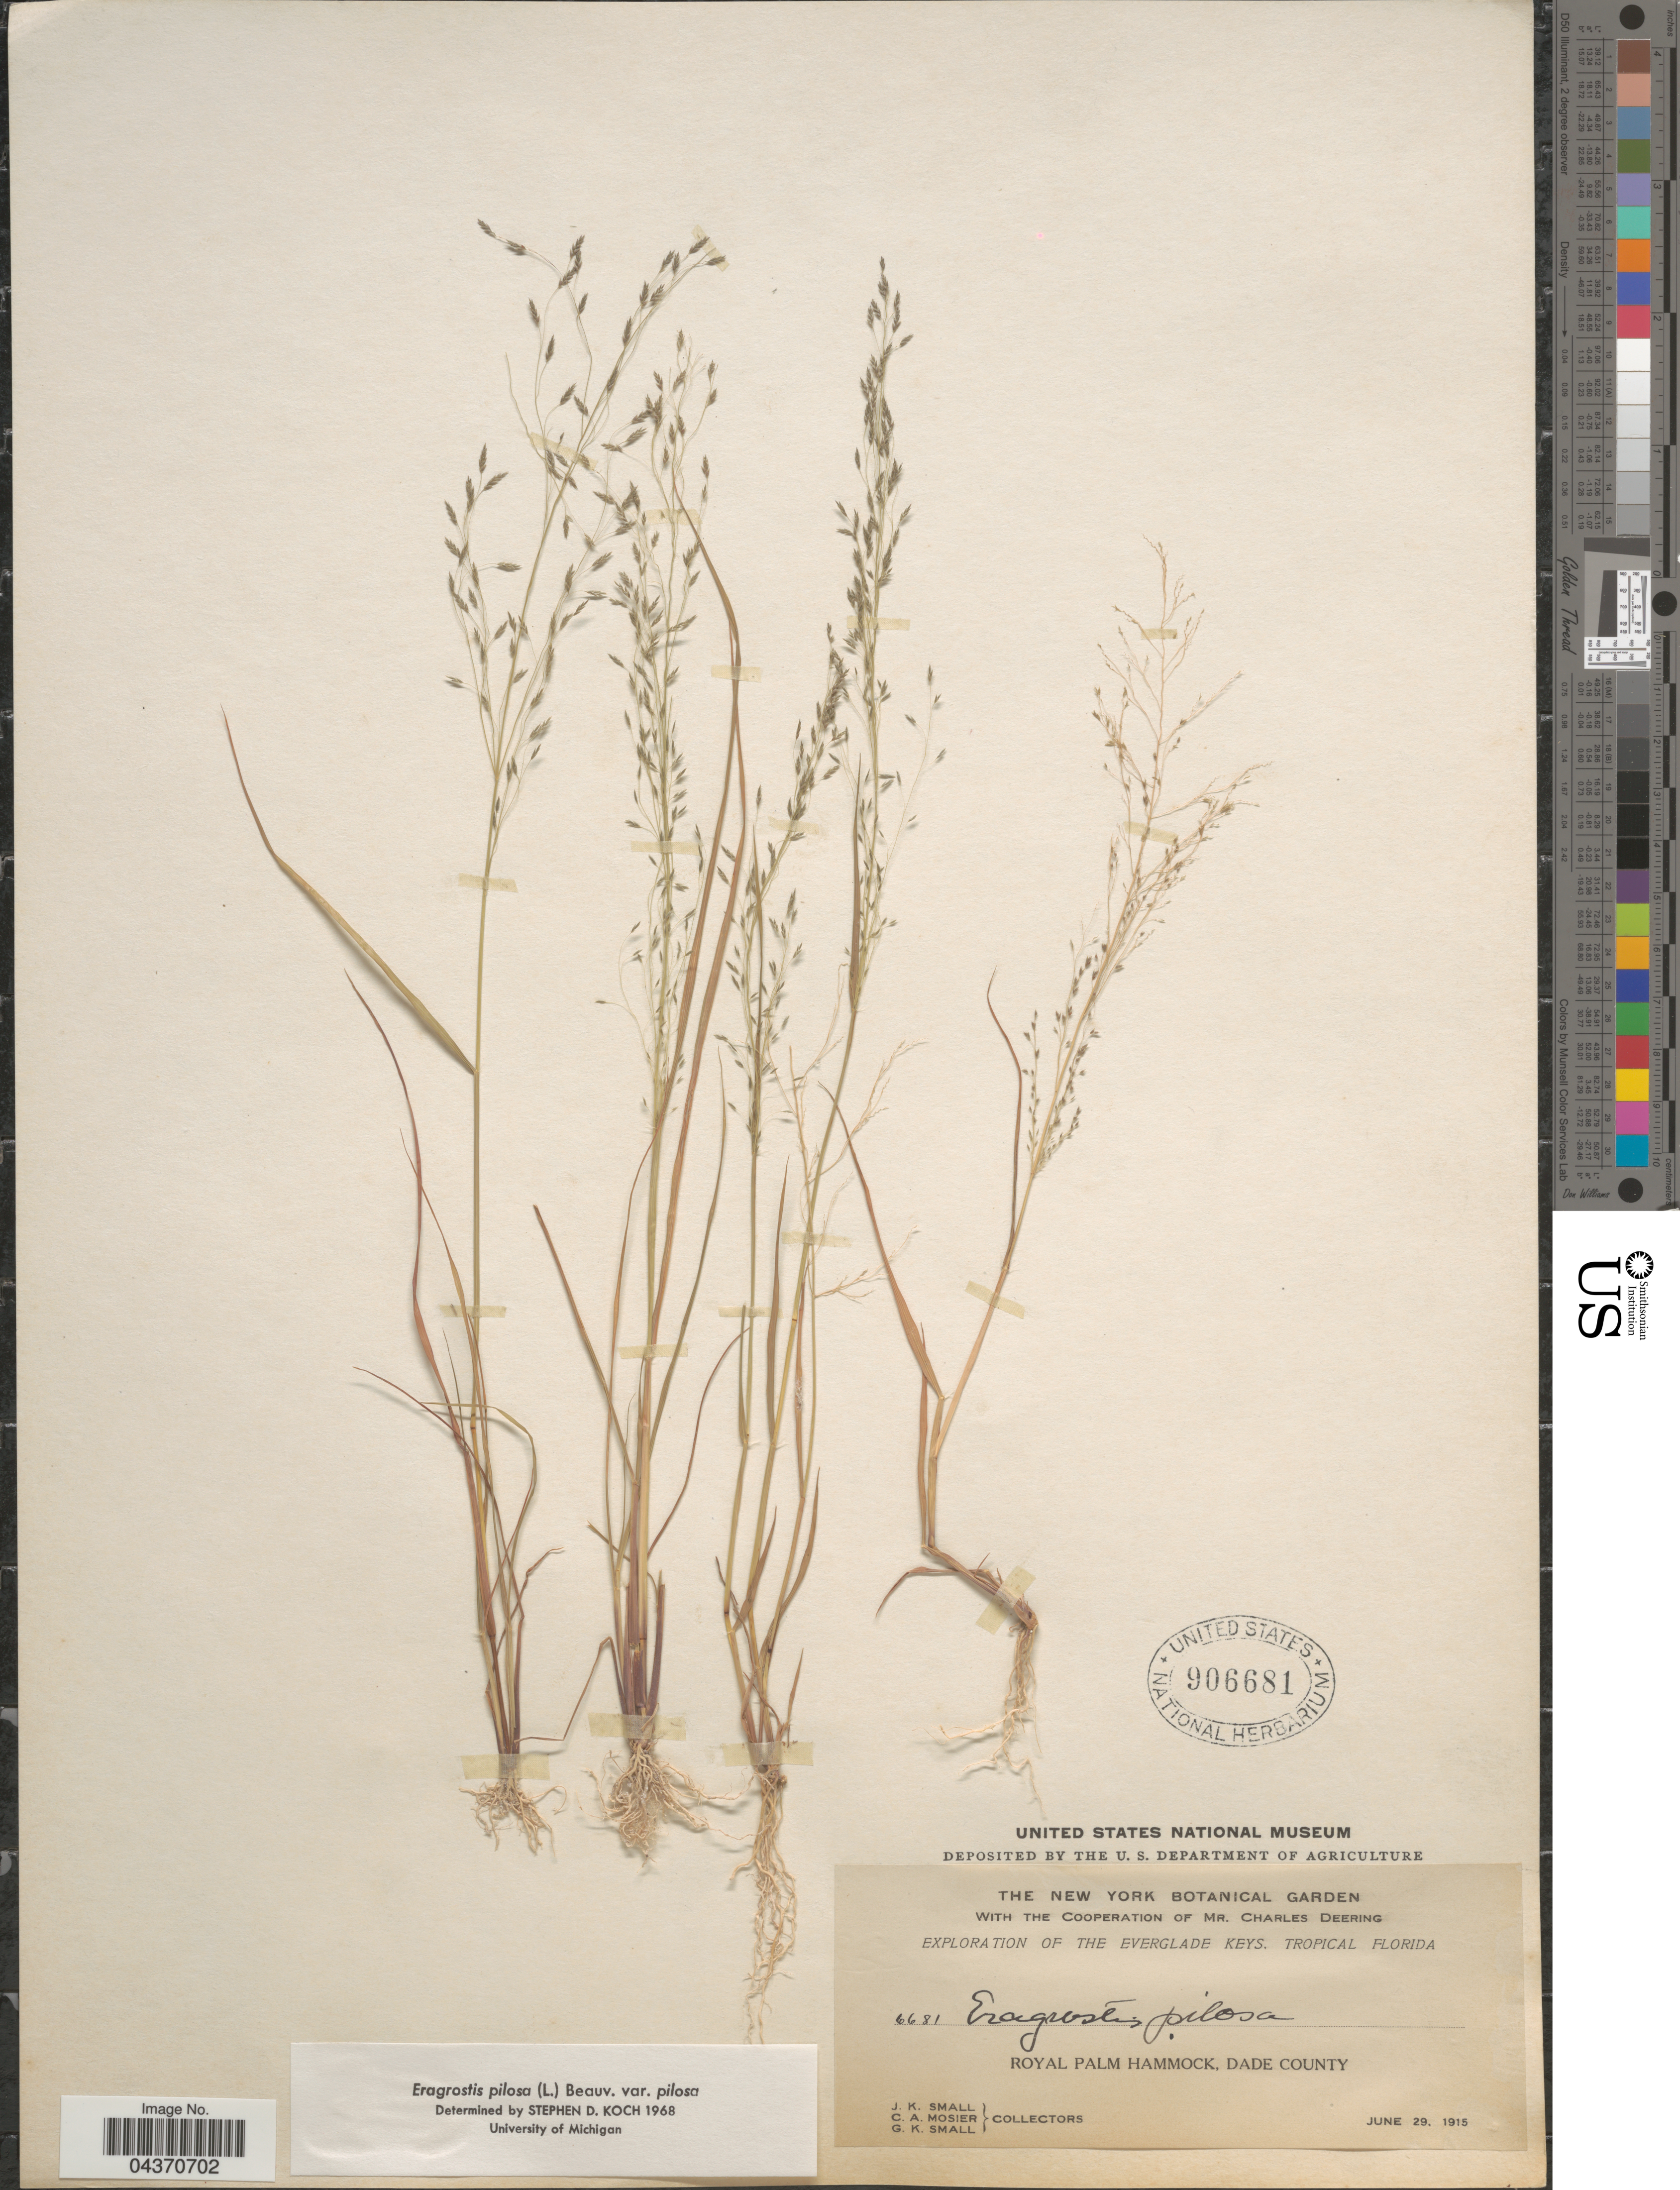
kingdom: Plantae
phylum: Tracheophyta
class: Liliopsida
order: Poales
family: Poaceae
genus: Eragrostis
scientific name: Eragrostis pilosa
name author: (L.) P. Beauv.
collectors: J. K. Small, C. A. Mosier & G. K. Small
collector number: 6681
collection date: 1915-06-29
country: United States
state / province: Florida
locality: Exploration of The Everglade Keys, Tropical Florida. Royal Palm Hammock, Dade County.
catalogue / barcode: US 906681